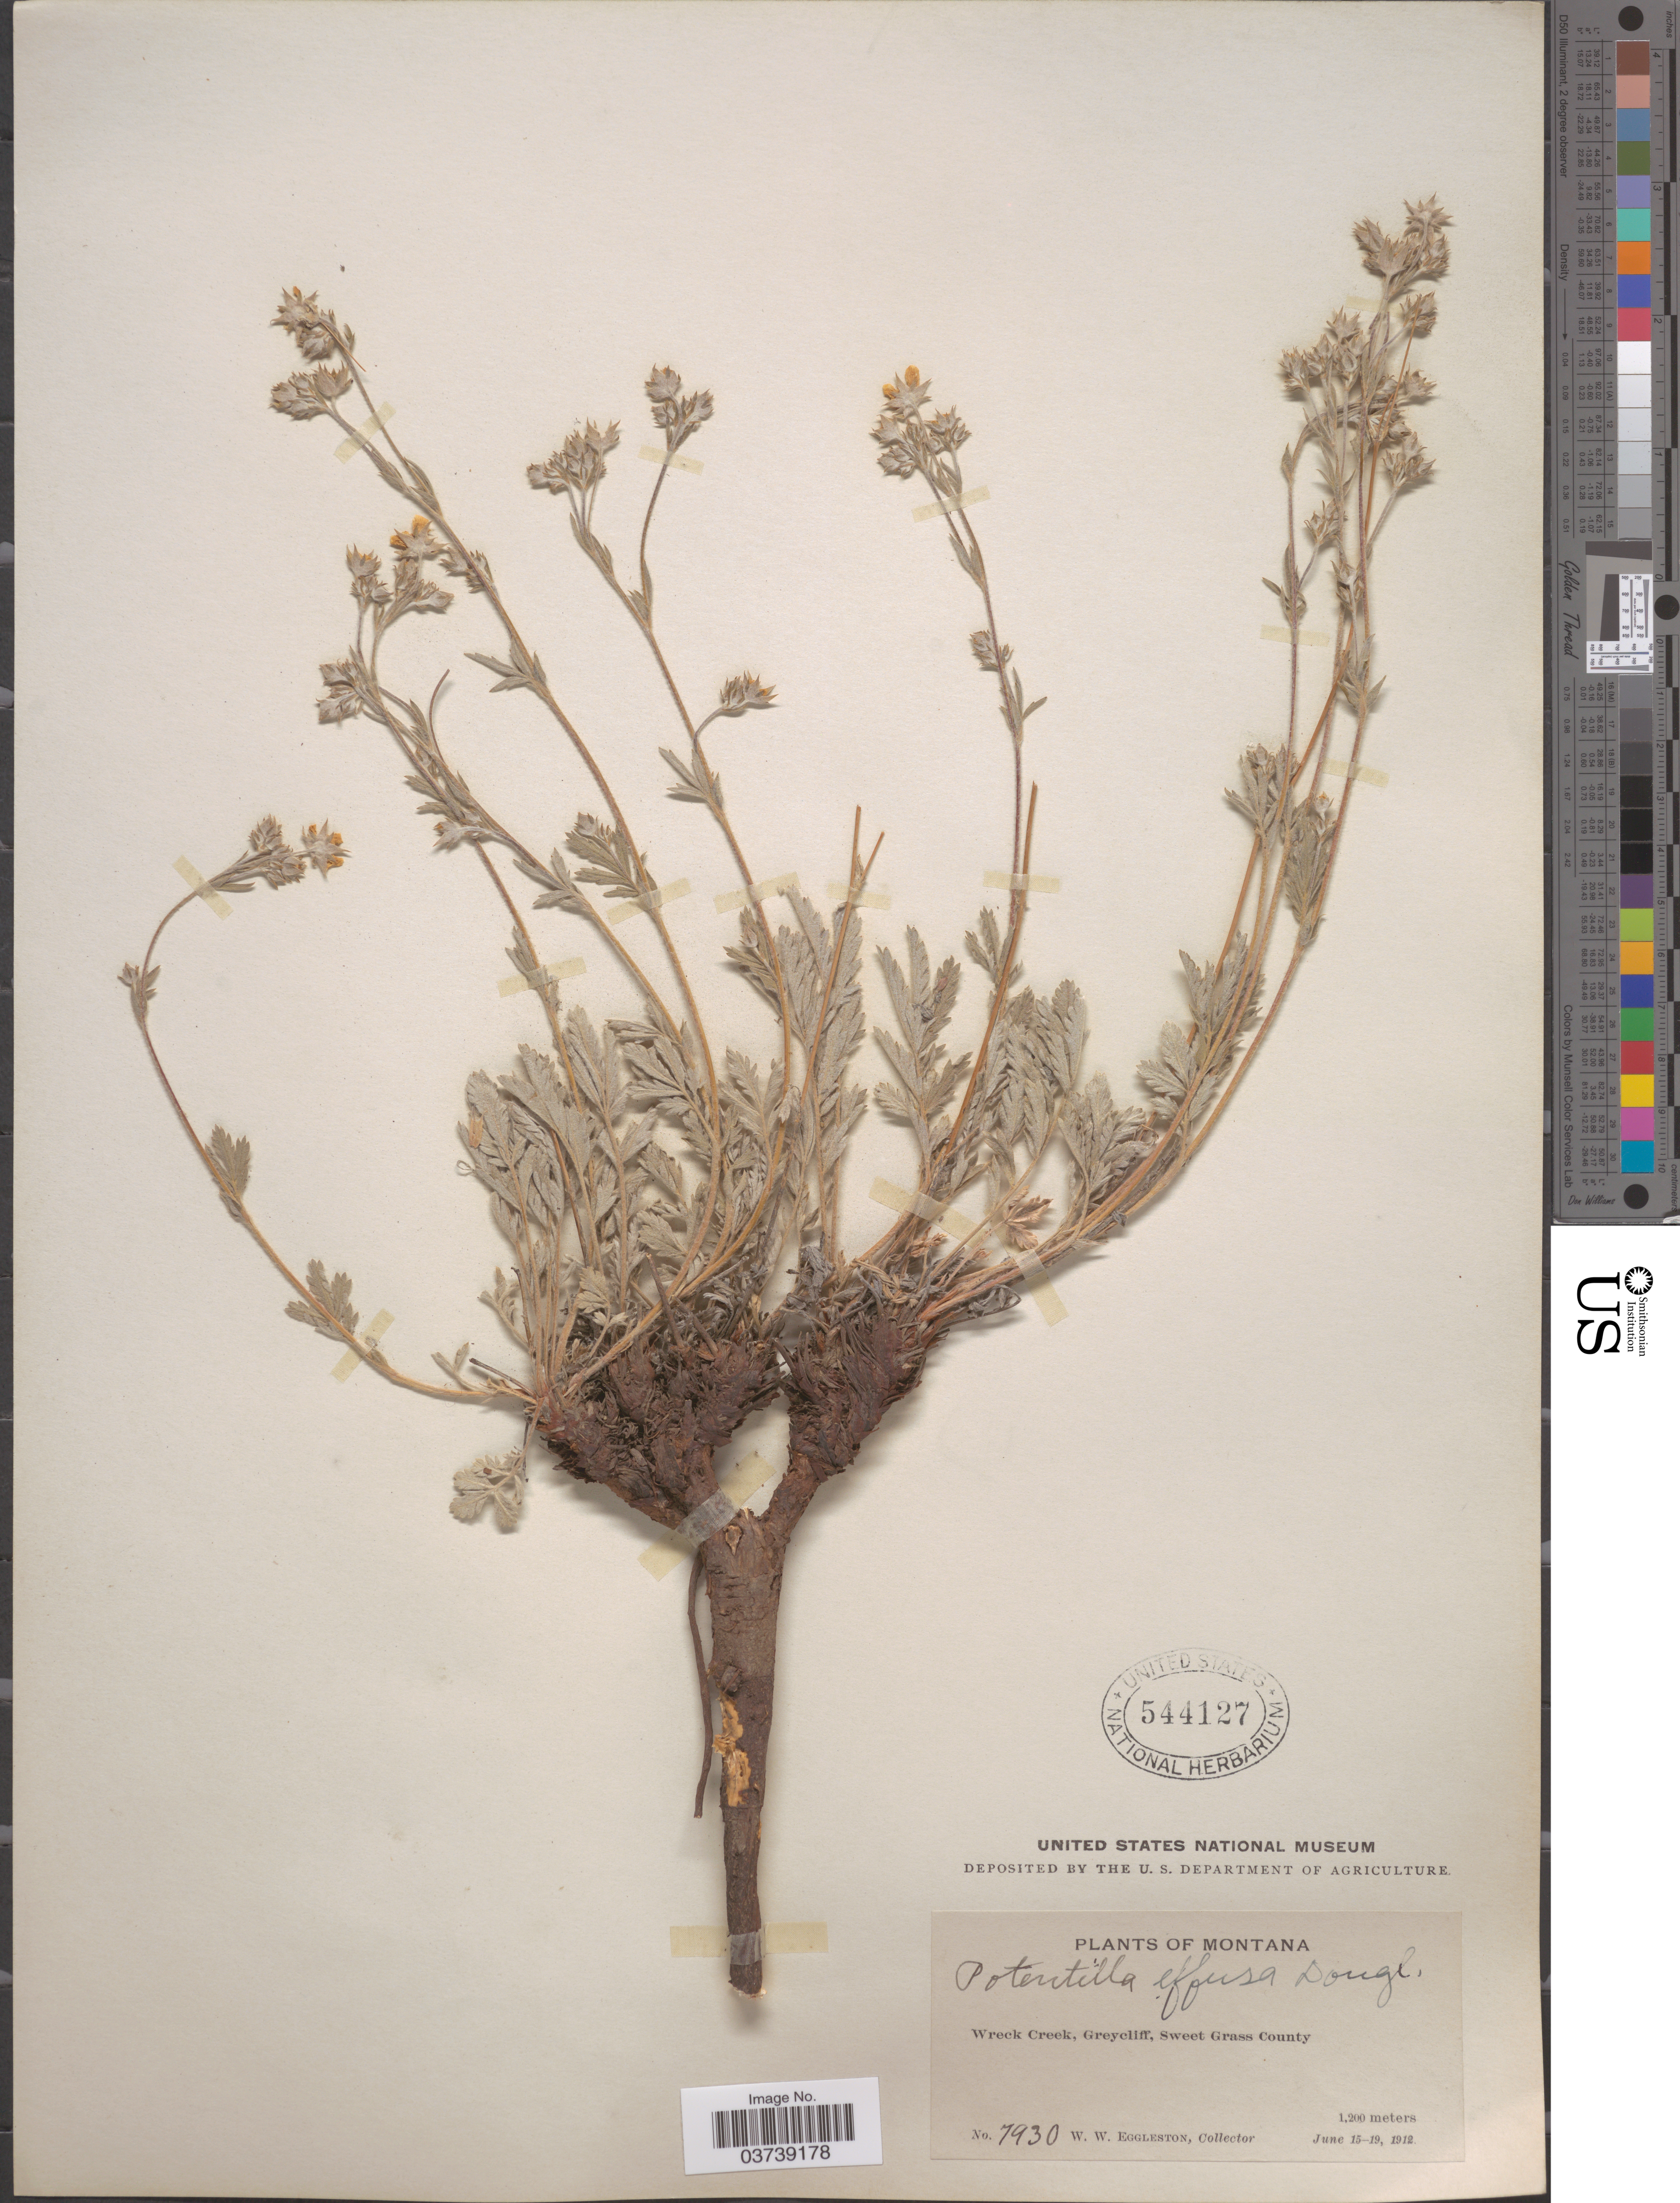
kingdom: Plantae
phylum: Tracheophyta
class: Magnoliopsida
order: Rosales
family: Rosaceae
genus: Potentilla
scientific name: Potentilla effusa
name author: Douglas ex Lehm.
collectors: W. W. Eggleston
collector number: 7930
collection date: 1912-06-15/1912-06-19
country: United States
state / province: Montana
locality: Wreck Creek, Grecliff, Sweet Grass County.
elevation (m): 1200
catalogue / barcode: US 544127